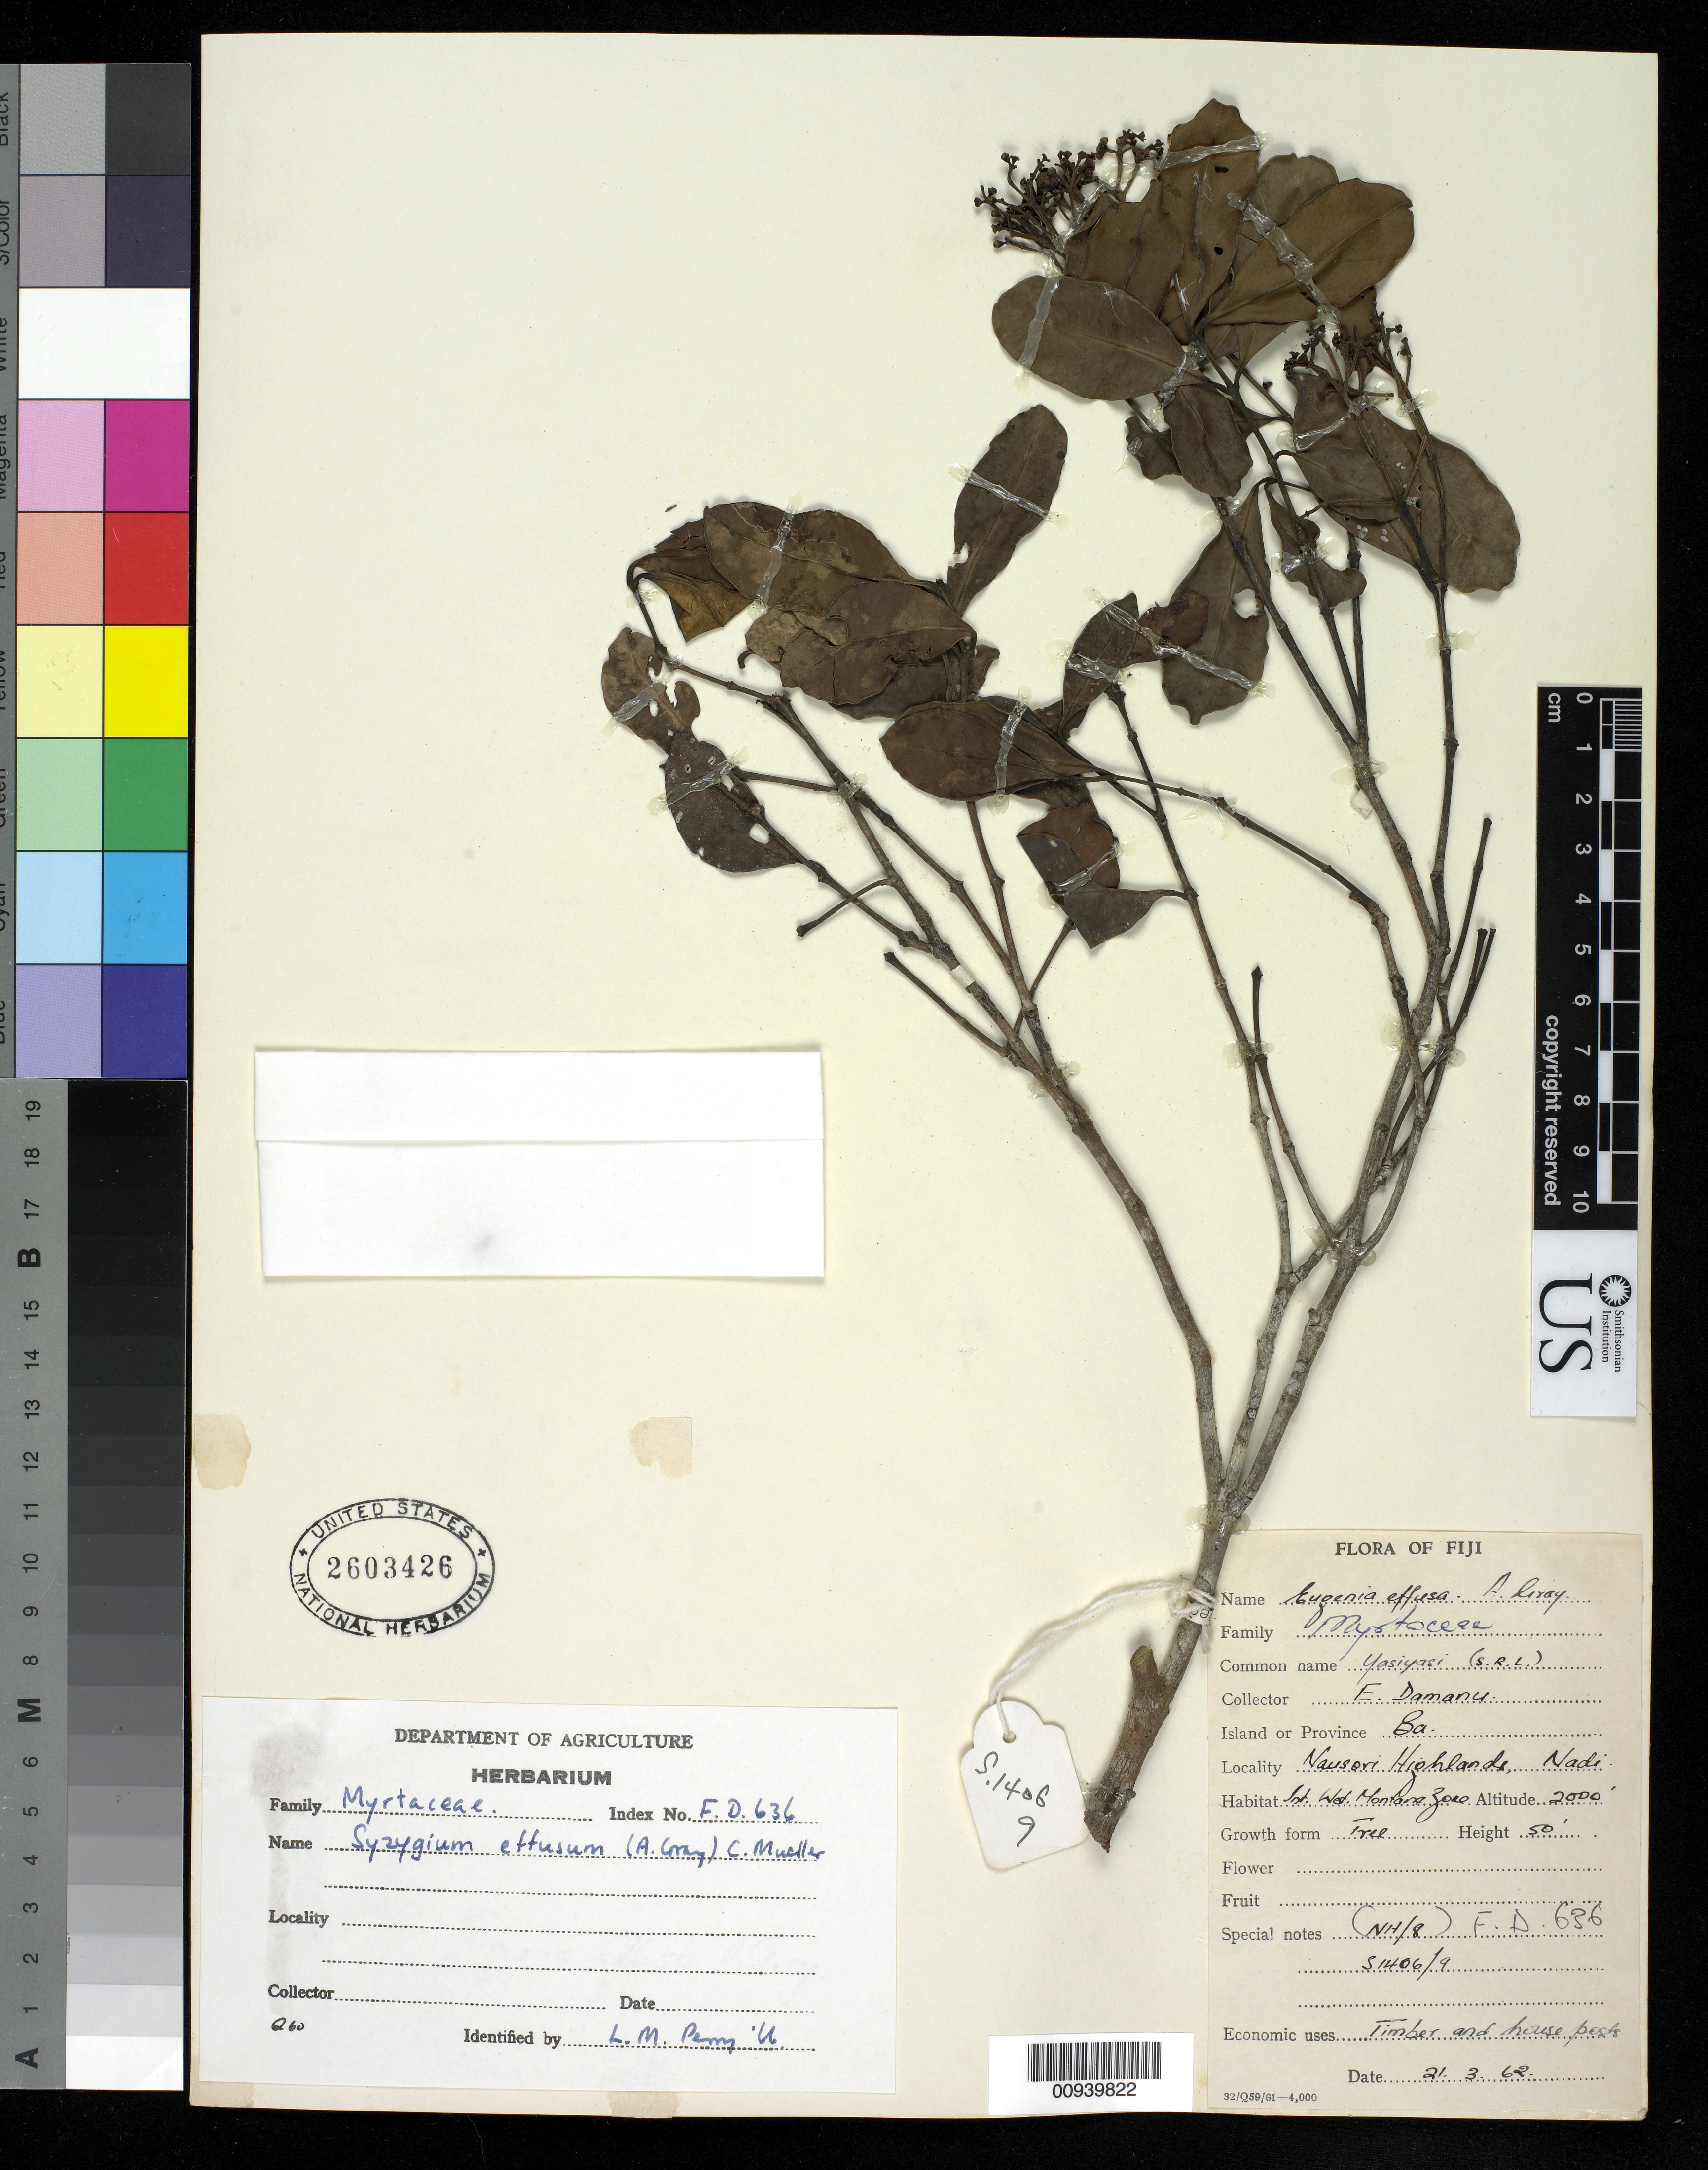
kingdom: Plantae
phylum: Tracheophyta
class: Magnoliopsida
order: Myrtales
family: Myrtaceae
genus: Syzygium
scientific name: Syzygium effusum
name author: (A. Gray) K. Müller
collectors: E. Damanu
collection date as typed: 21 Mar 1962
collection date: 1962-03-21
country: Fiji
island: Viti Levu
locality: Ba province; Nausori Highlands, Nadi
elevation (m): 610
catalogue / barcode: US 2603426